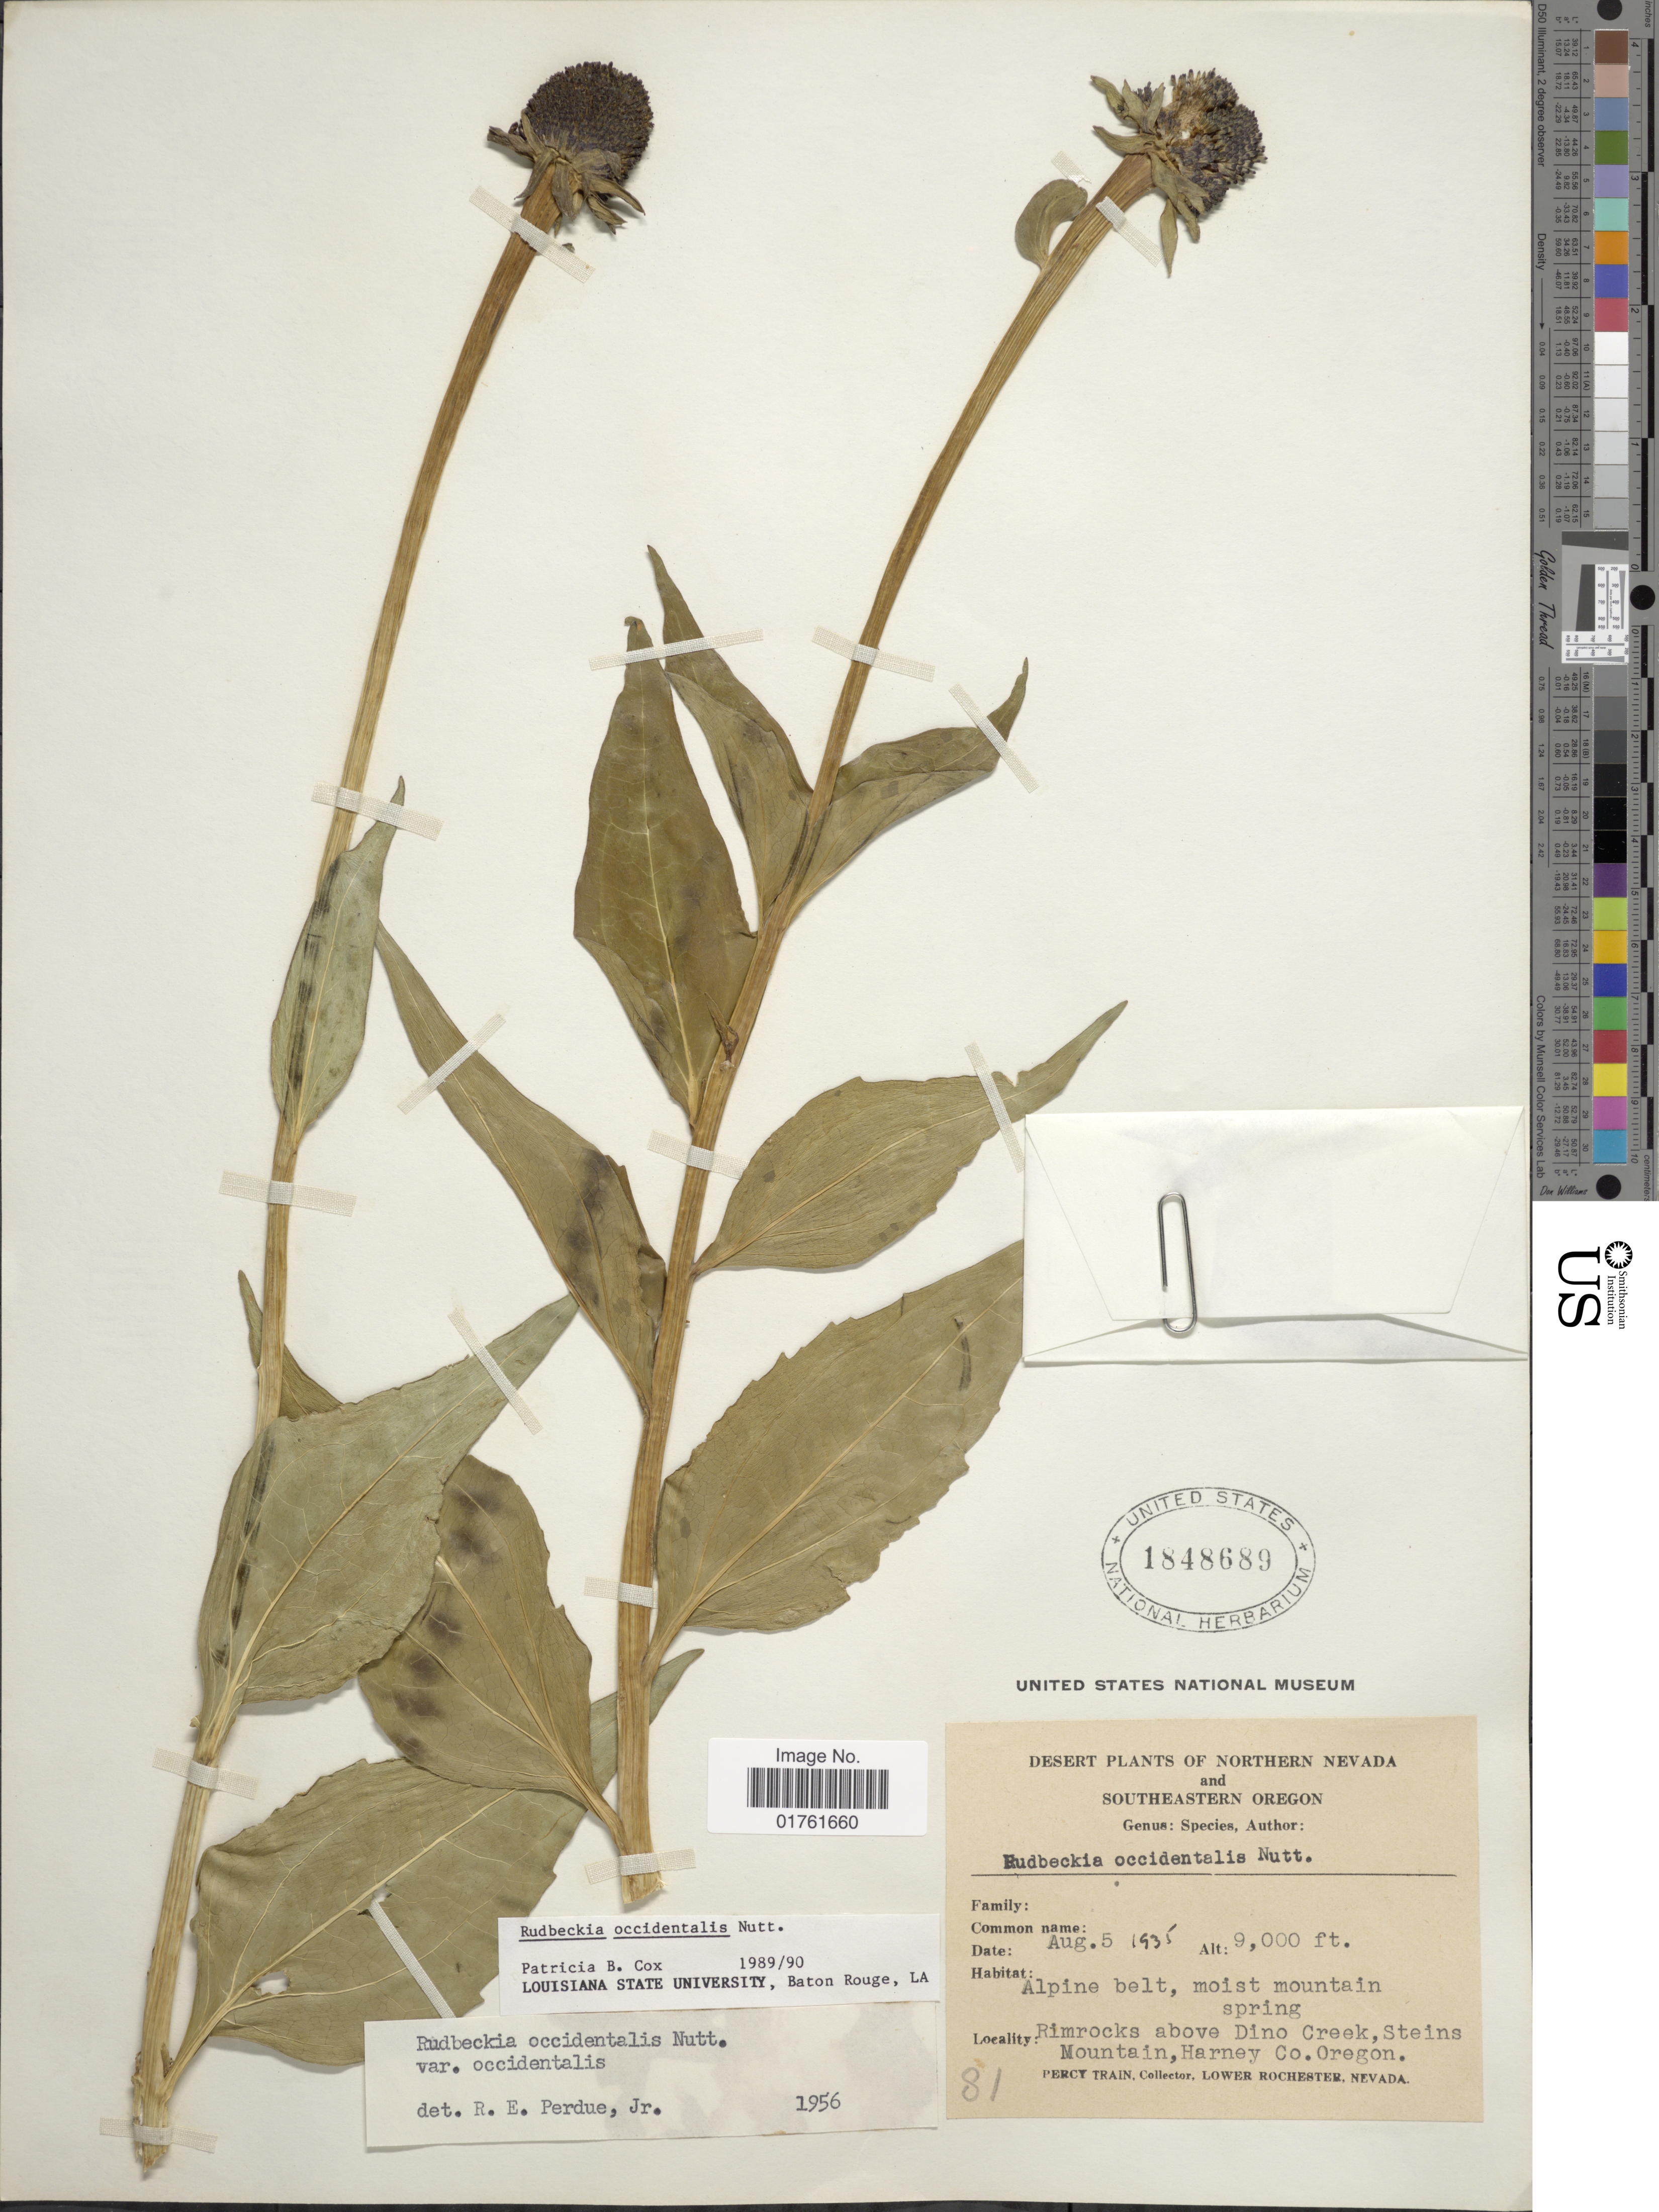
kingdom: Plantae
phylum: Tracheophyta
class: Magnoliopsida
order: Asterales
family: Asteraceae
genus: Rudbeckia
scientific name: Rudbeckia occidentalis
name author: Nutt.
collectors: P. Train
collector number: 81*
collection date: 1935-08-05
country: United States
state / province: Oregon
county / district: Harney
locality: Desert, Northern Nevada and Southeastern Oregon, Alpine belt, moist mountain spring, Rimrocks above Dino Creek, Steins Mountain, Harney Co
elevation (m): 2743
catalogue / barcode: US 1848689